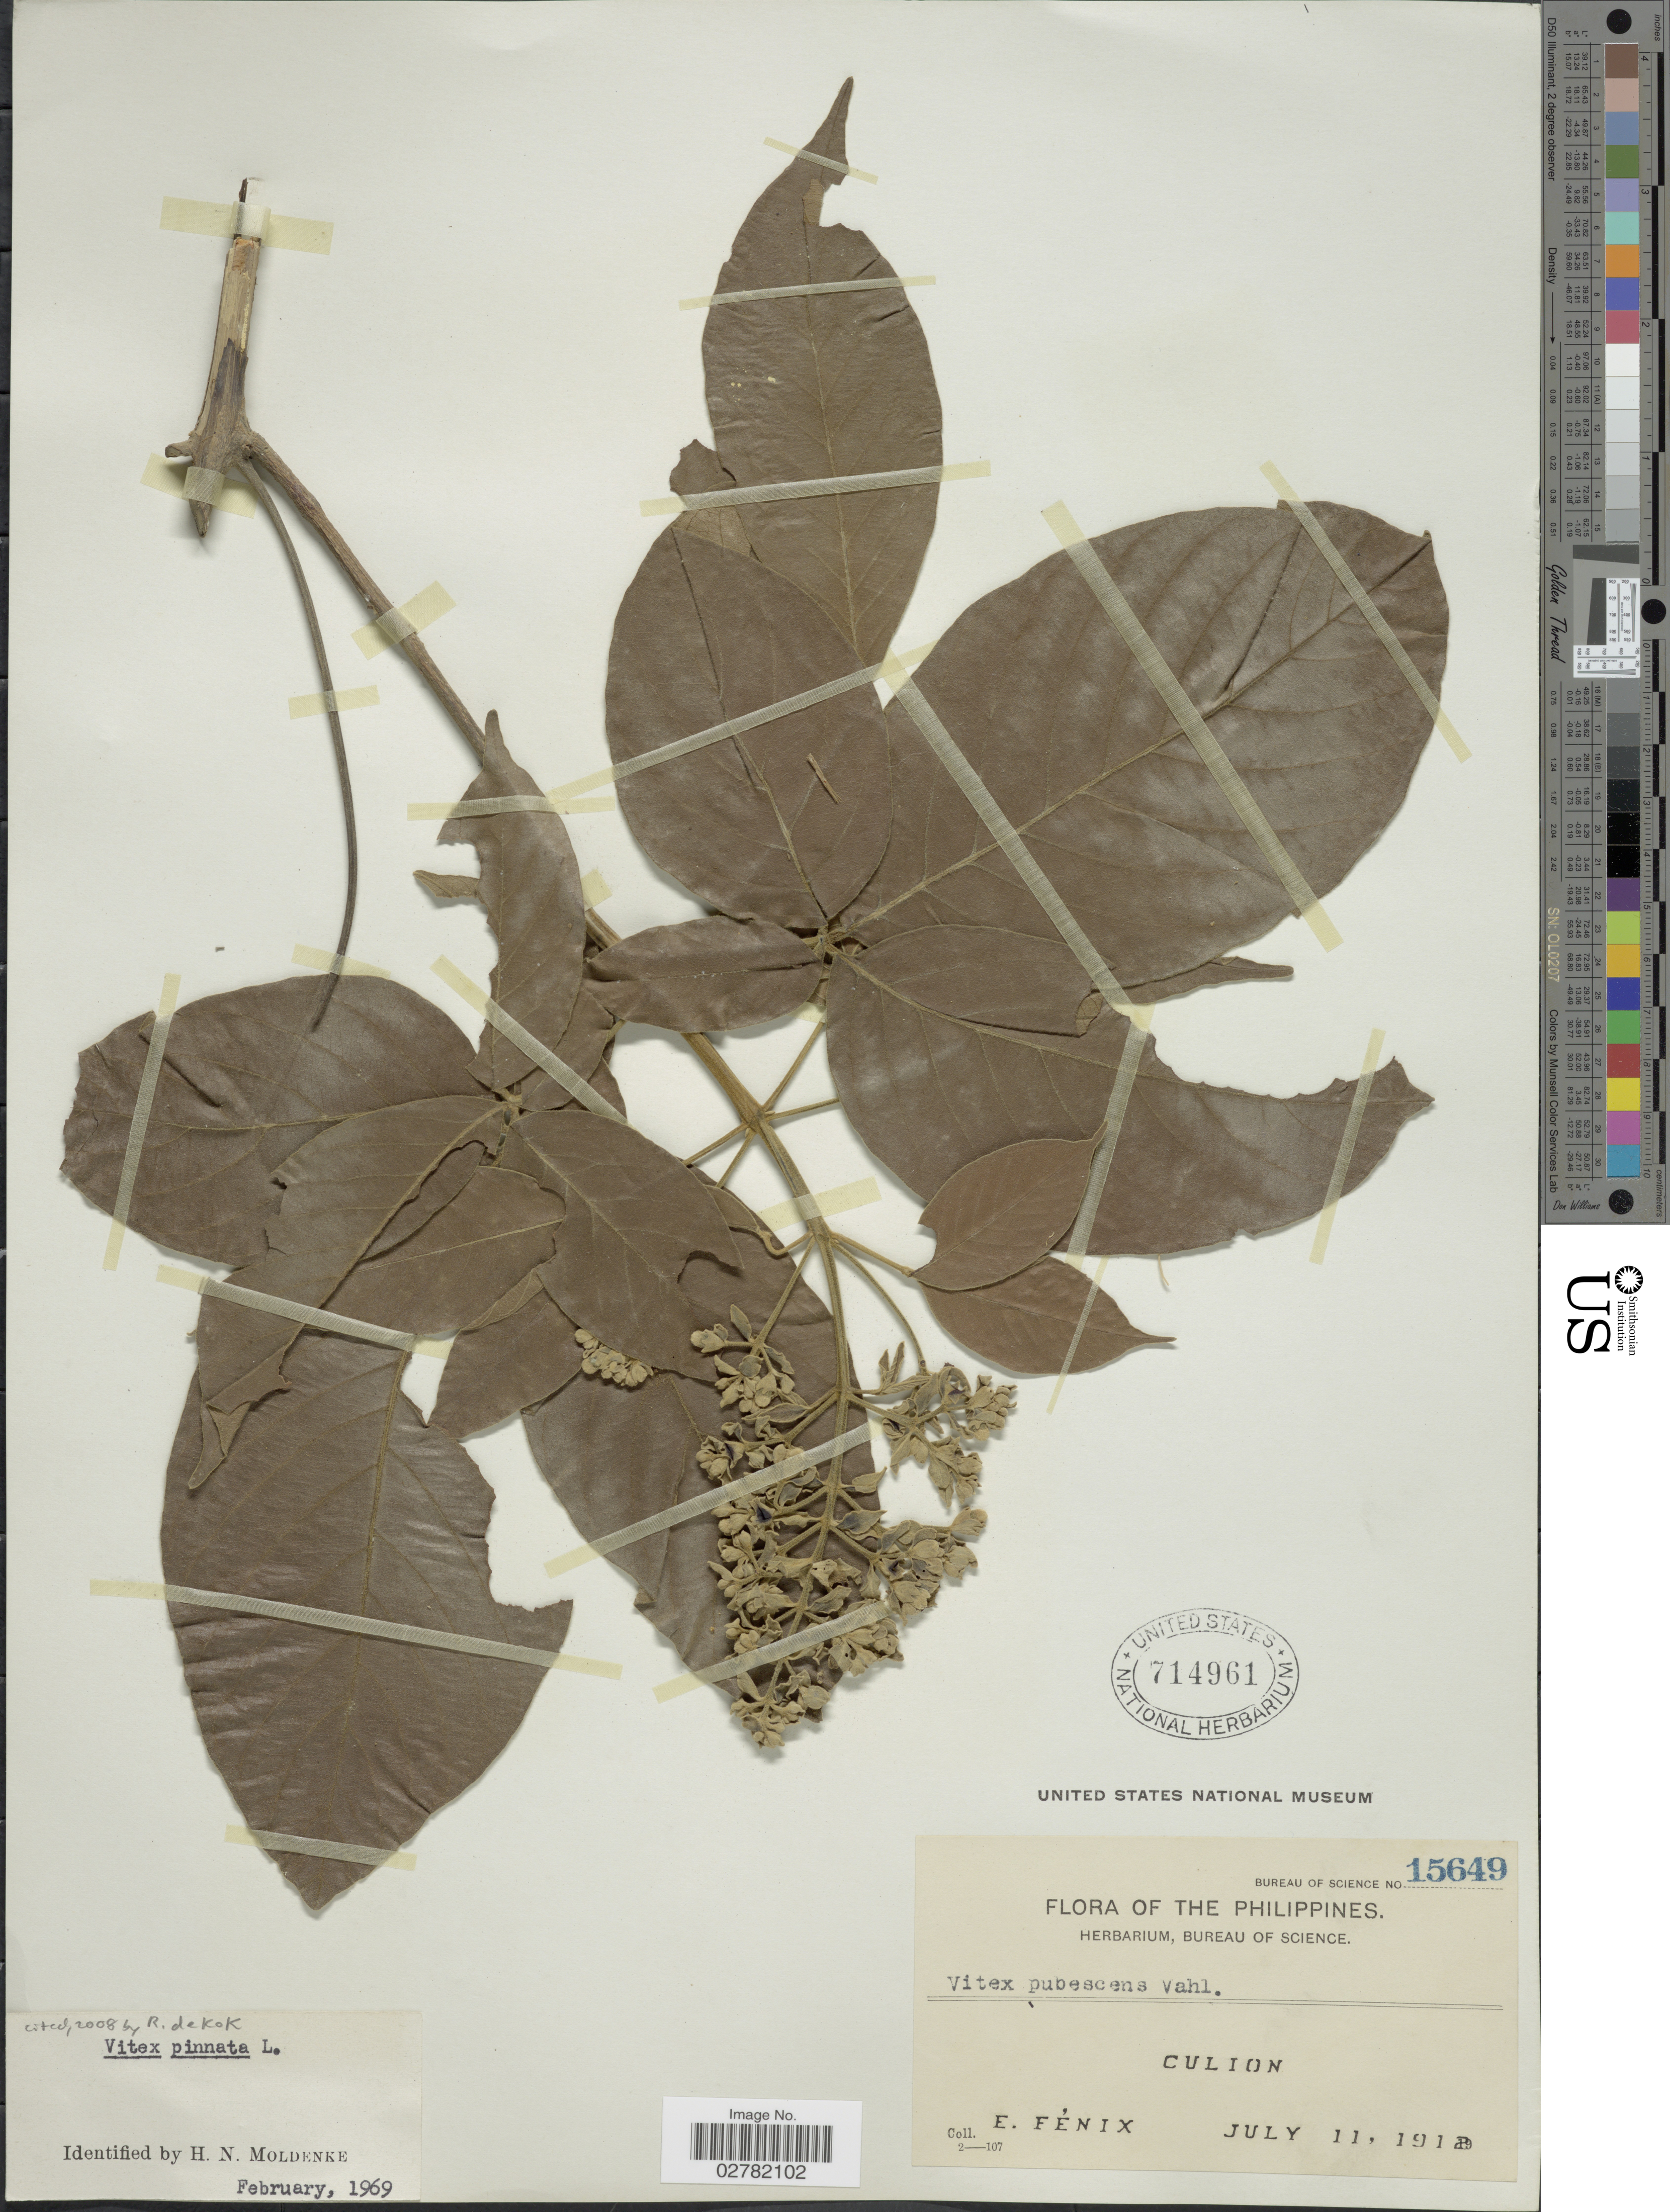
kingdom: Plantae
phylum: Tracheophyta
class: Magnoliopsida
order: Lamiales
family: Lamiaceae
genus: Vitex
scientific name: Vitex pinnata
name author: L.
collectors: E. Fénix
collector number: Bureau of Science 15649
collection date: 1912-07-11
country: Philippines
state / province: Mimaropa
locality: Culion.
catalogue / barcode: US 714961